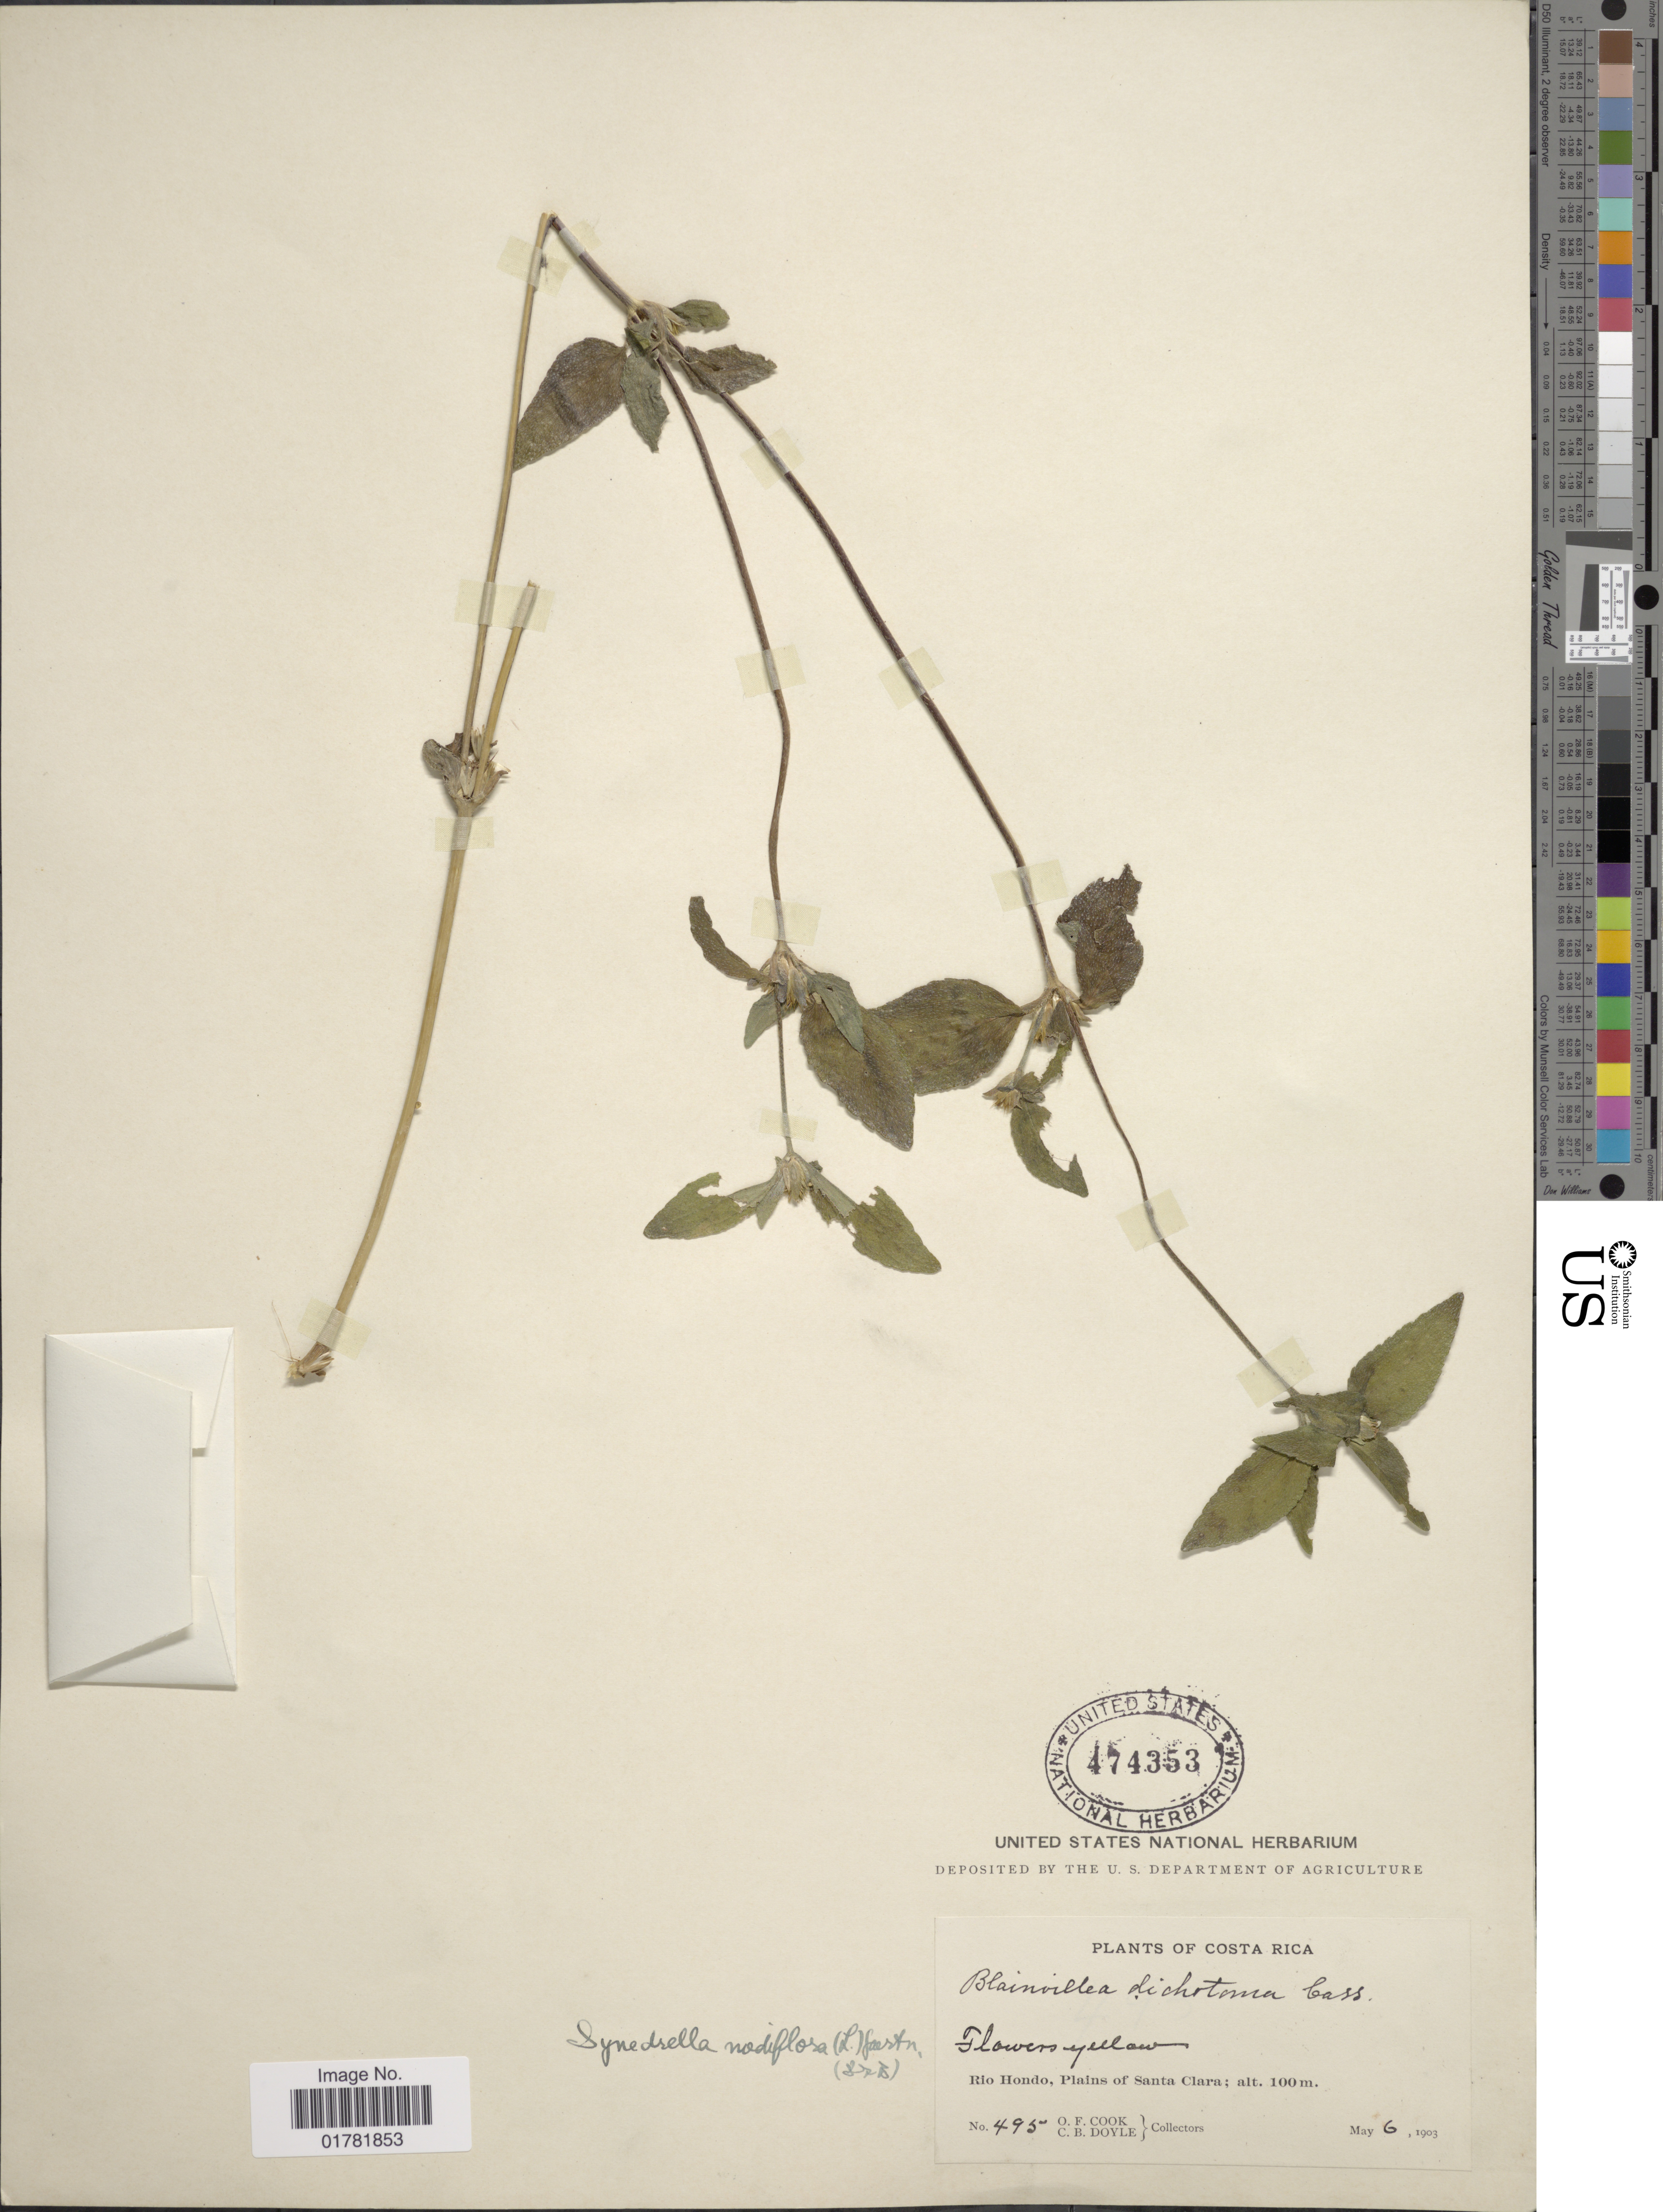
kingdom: Plantae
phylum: Tracheophyta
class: Magnoliopsida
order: Asterales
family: Asteraceae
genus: Synedrella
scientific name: Synedrella nodiflora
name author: (L.) Gaertn.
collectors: O. F. Cook & C. Doyle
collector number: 495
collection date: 1903-05-06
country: Costa Rica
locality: Rio Hondo, Plains of Santa Clara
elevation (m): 100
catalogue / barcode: US 474353